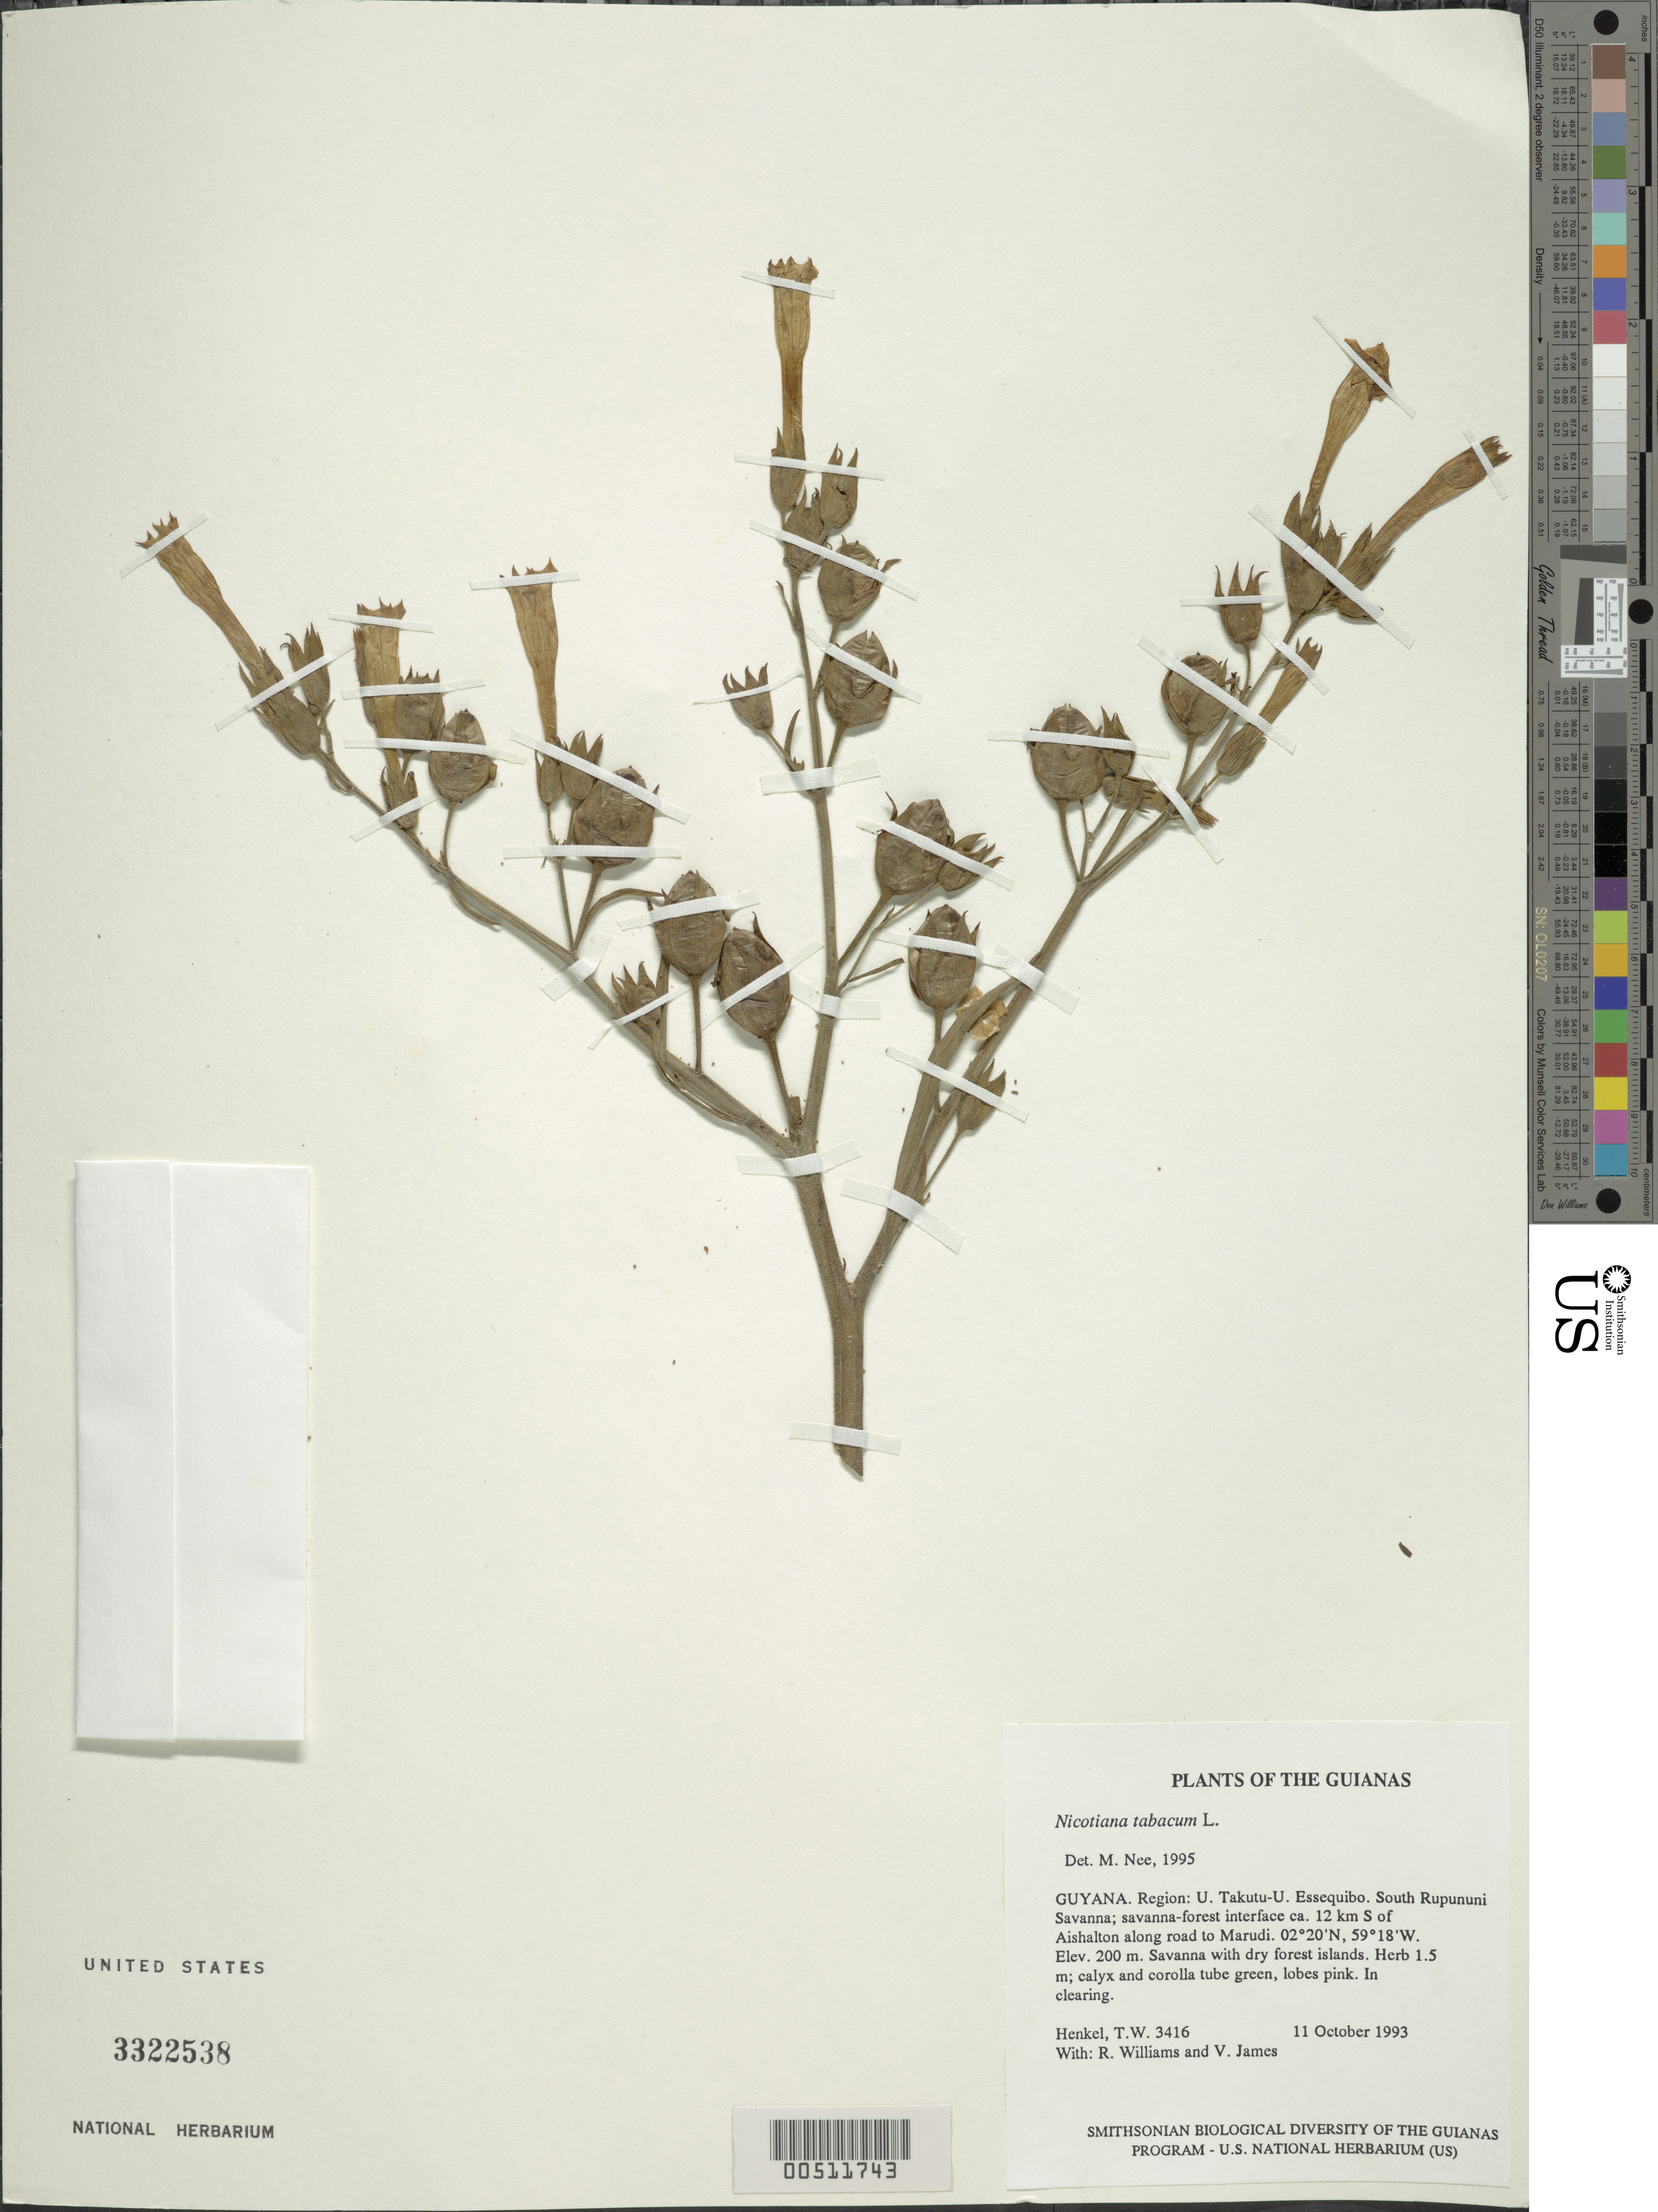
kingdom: Plantae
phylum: Tracheophyta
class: Magnoliopsida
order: Solanales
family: Solanaceae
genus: Nicotiana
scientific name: Nicotiana tabacum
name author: L.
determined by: Nee, Michael H.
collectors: T. Henkel, R. Williams & V. James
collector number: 3416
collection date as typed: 11 October 1993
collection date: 1993-10-11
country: Guyana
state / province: U. Takutu-U. Essequibo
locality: South Rupununi Savanna; savanna-forest interface ca. 12 km S of Aishalton along road to Marudi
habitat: Savanna with dry forest islands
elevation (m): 200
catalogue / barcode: US 3322538